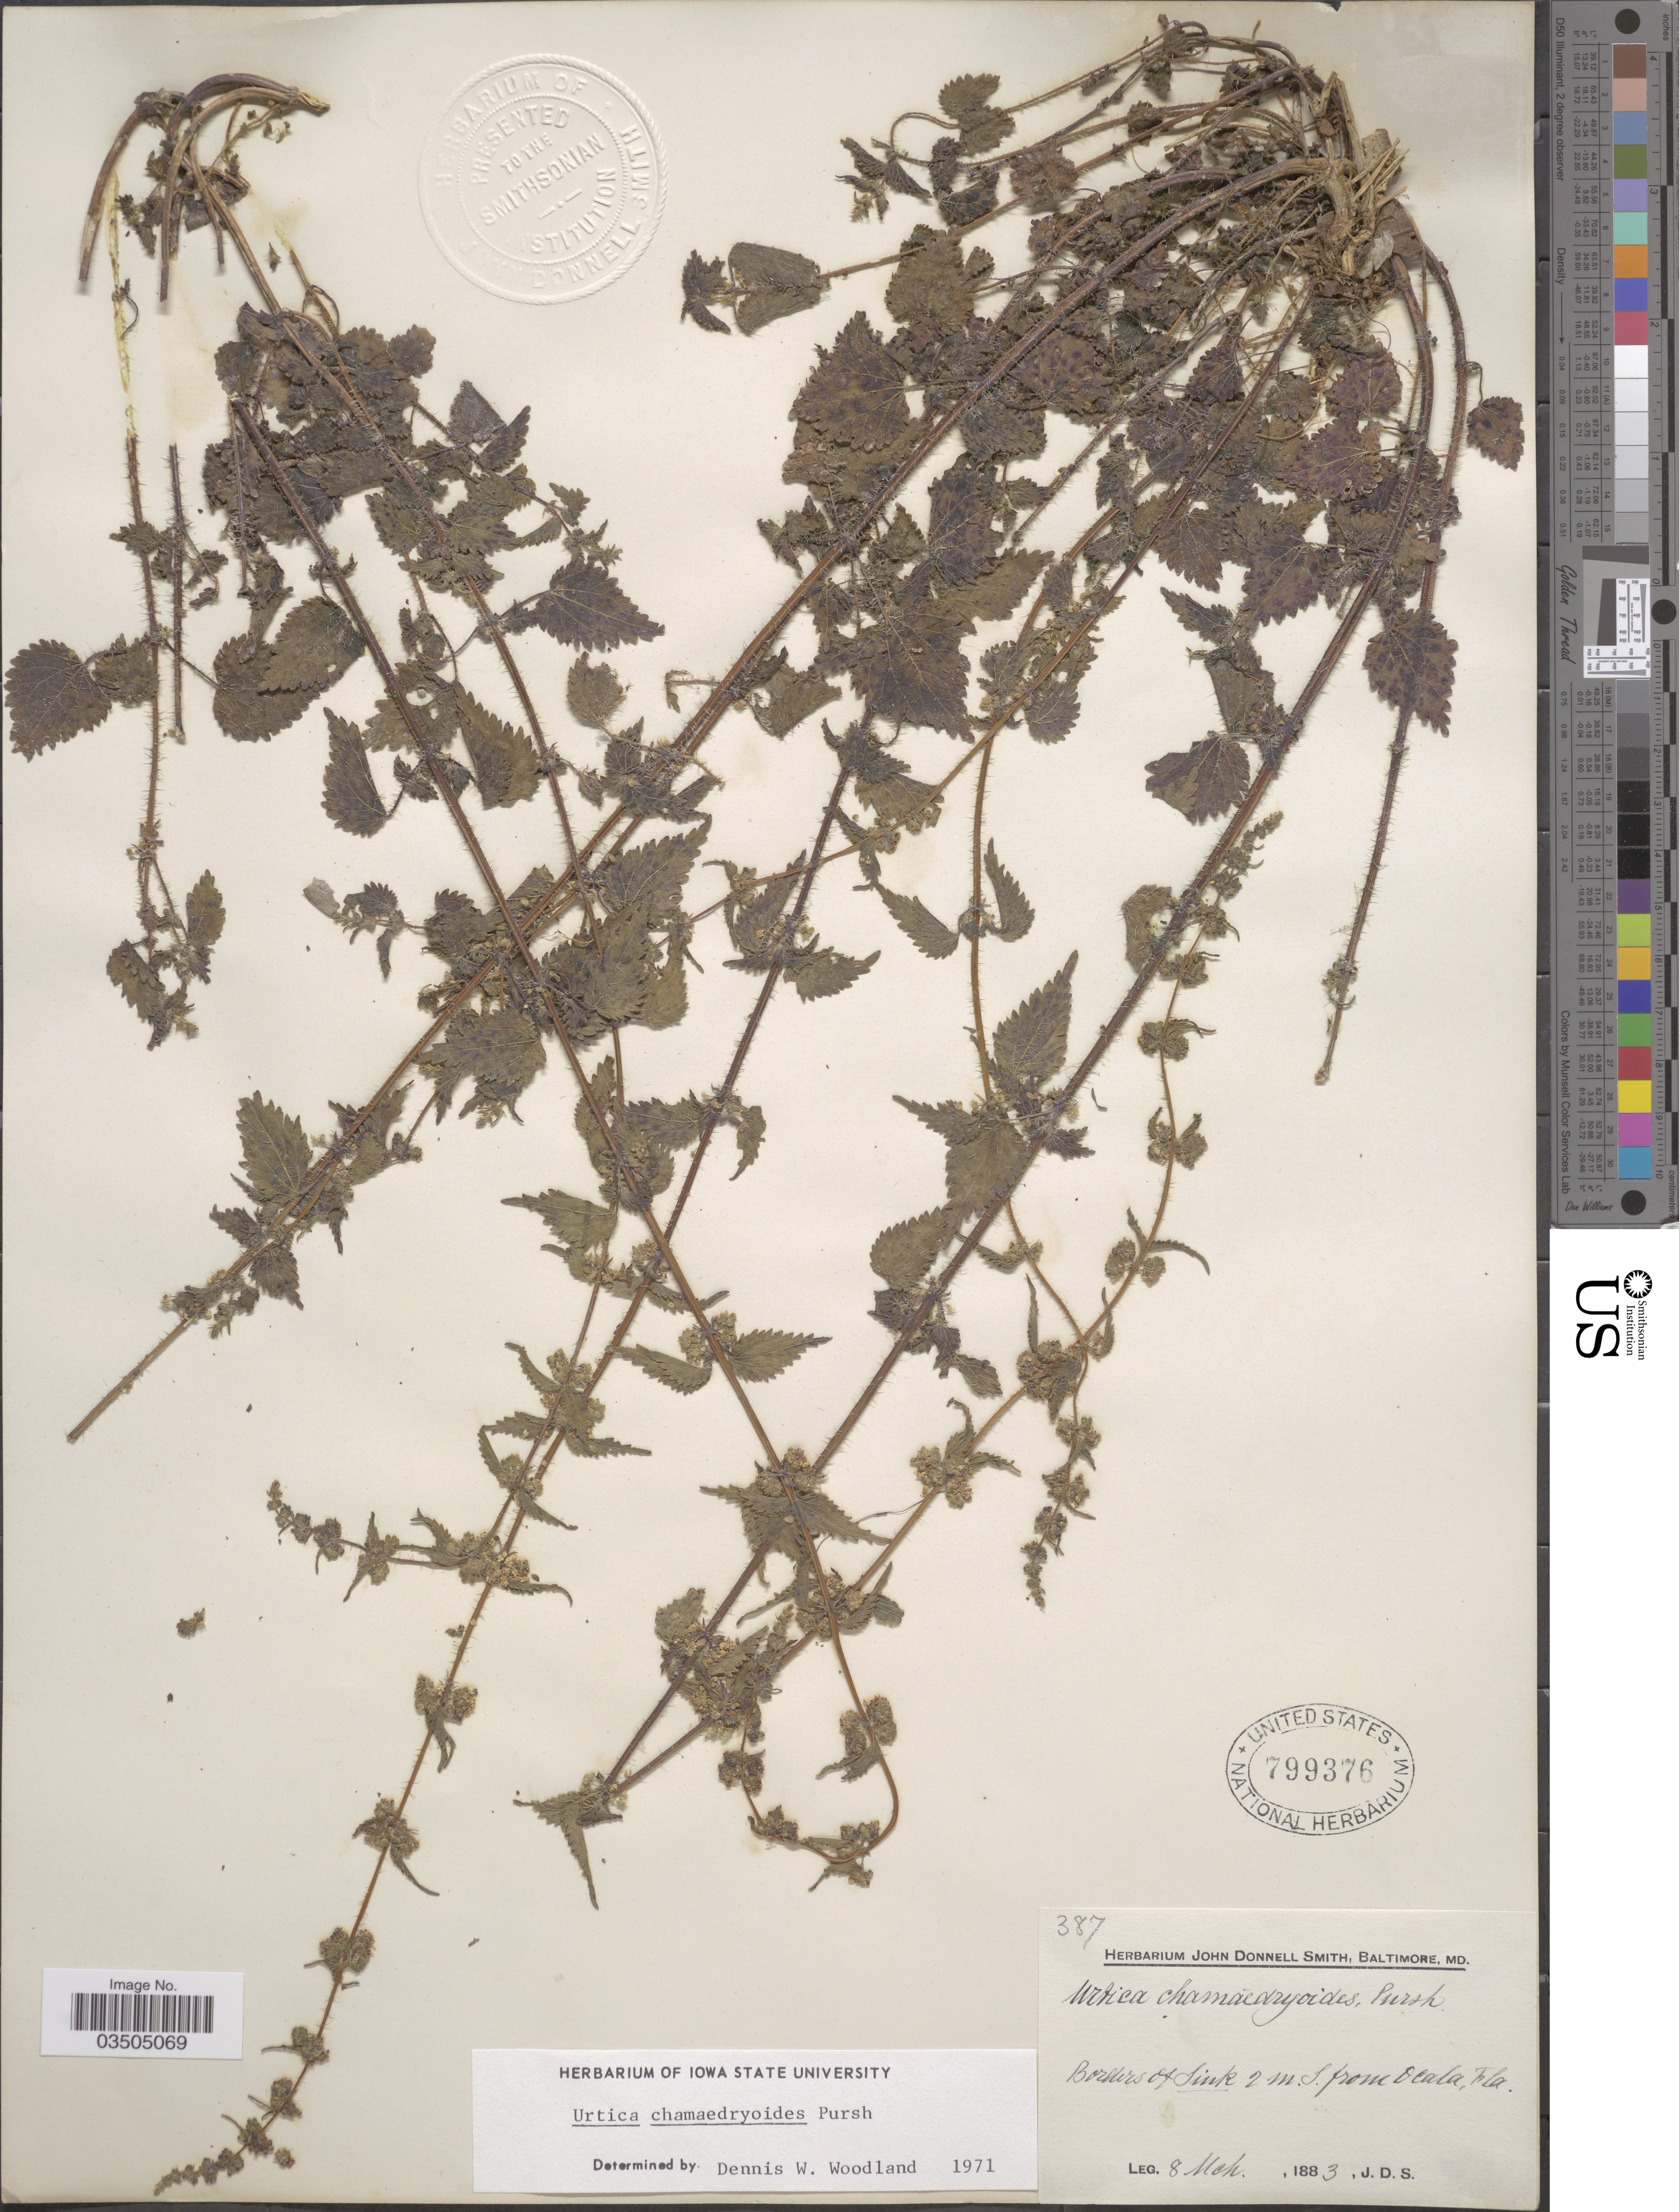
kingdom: Plantae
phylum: Tracheophyta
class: Magnoliopsida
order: Rosales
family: Urticaceae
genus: Urtica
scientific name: Urtica chamaedryoides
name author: Pursh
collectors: J. Donnell Smith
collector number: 387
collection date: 1883-03-08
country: United States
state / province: Florida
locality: Borders of Sink 2 m. S. from Ocala.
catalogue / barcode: US 799376